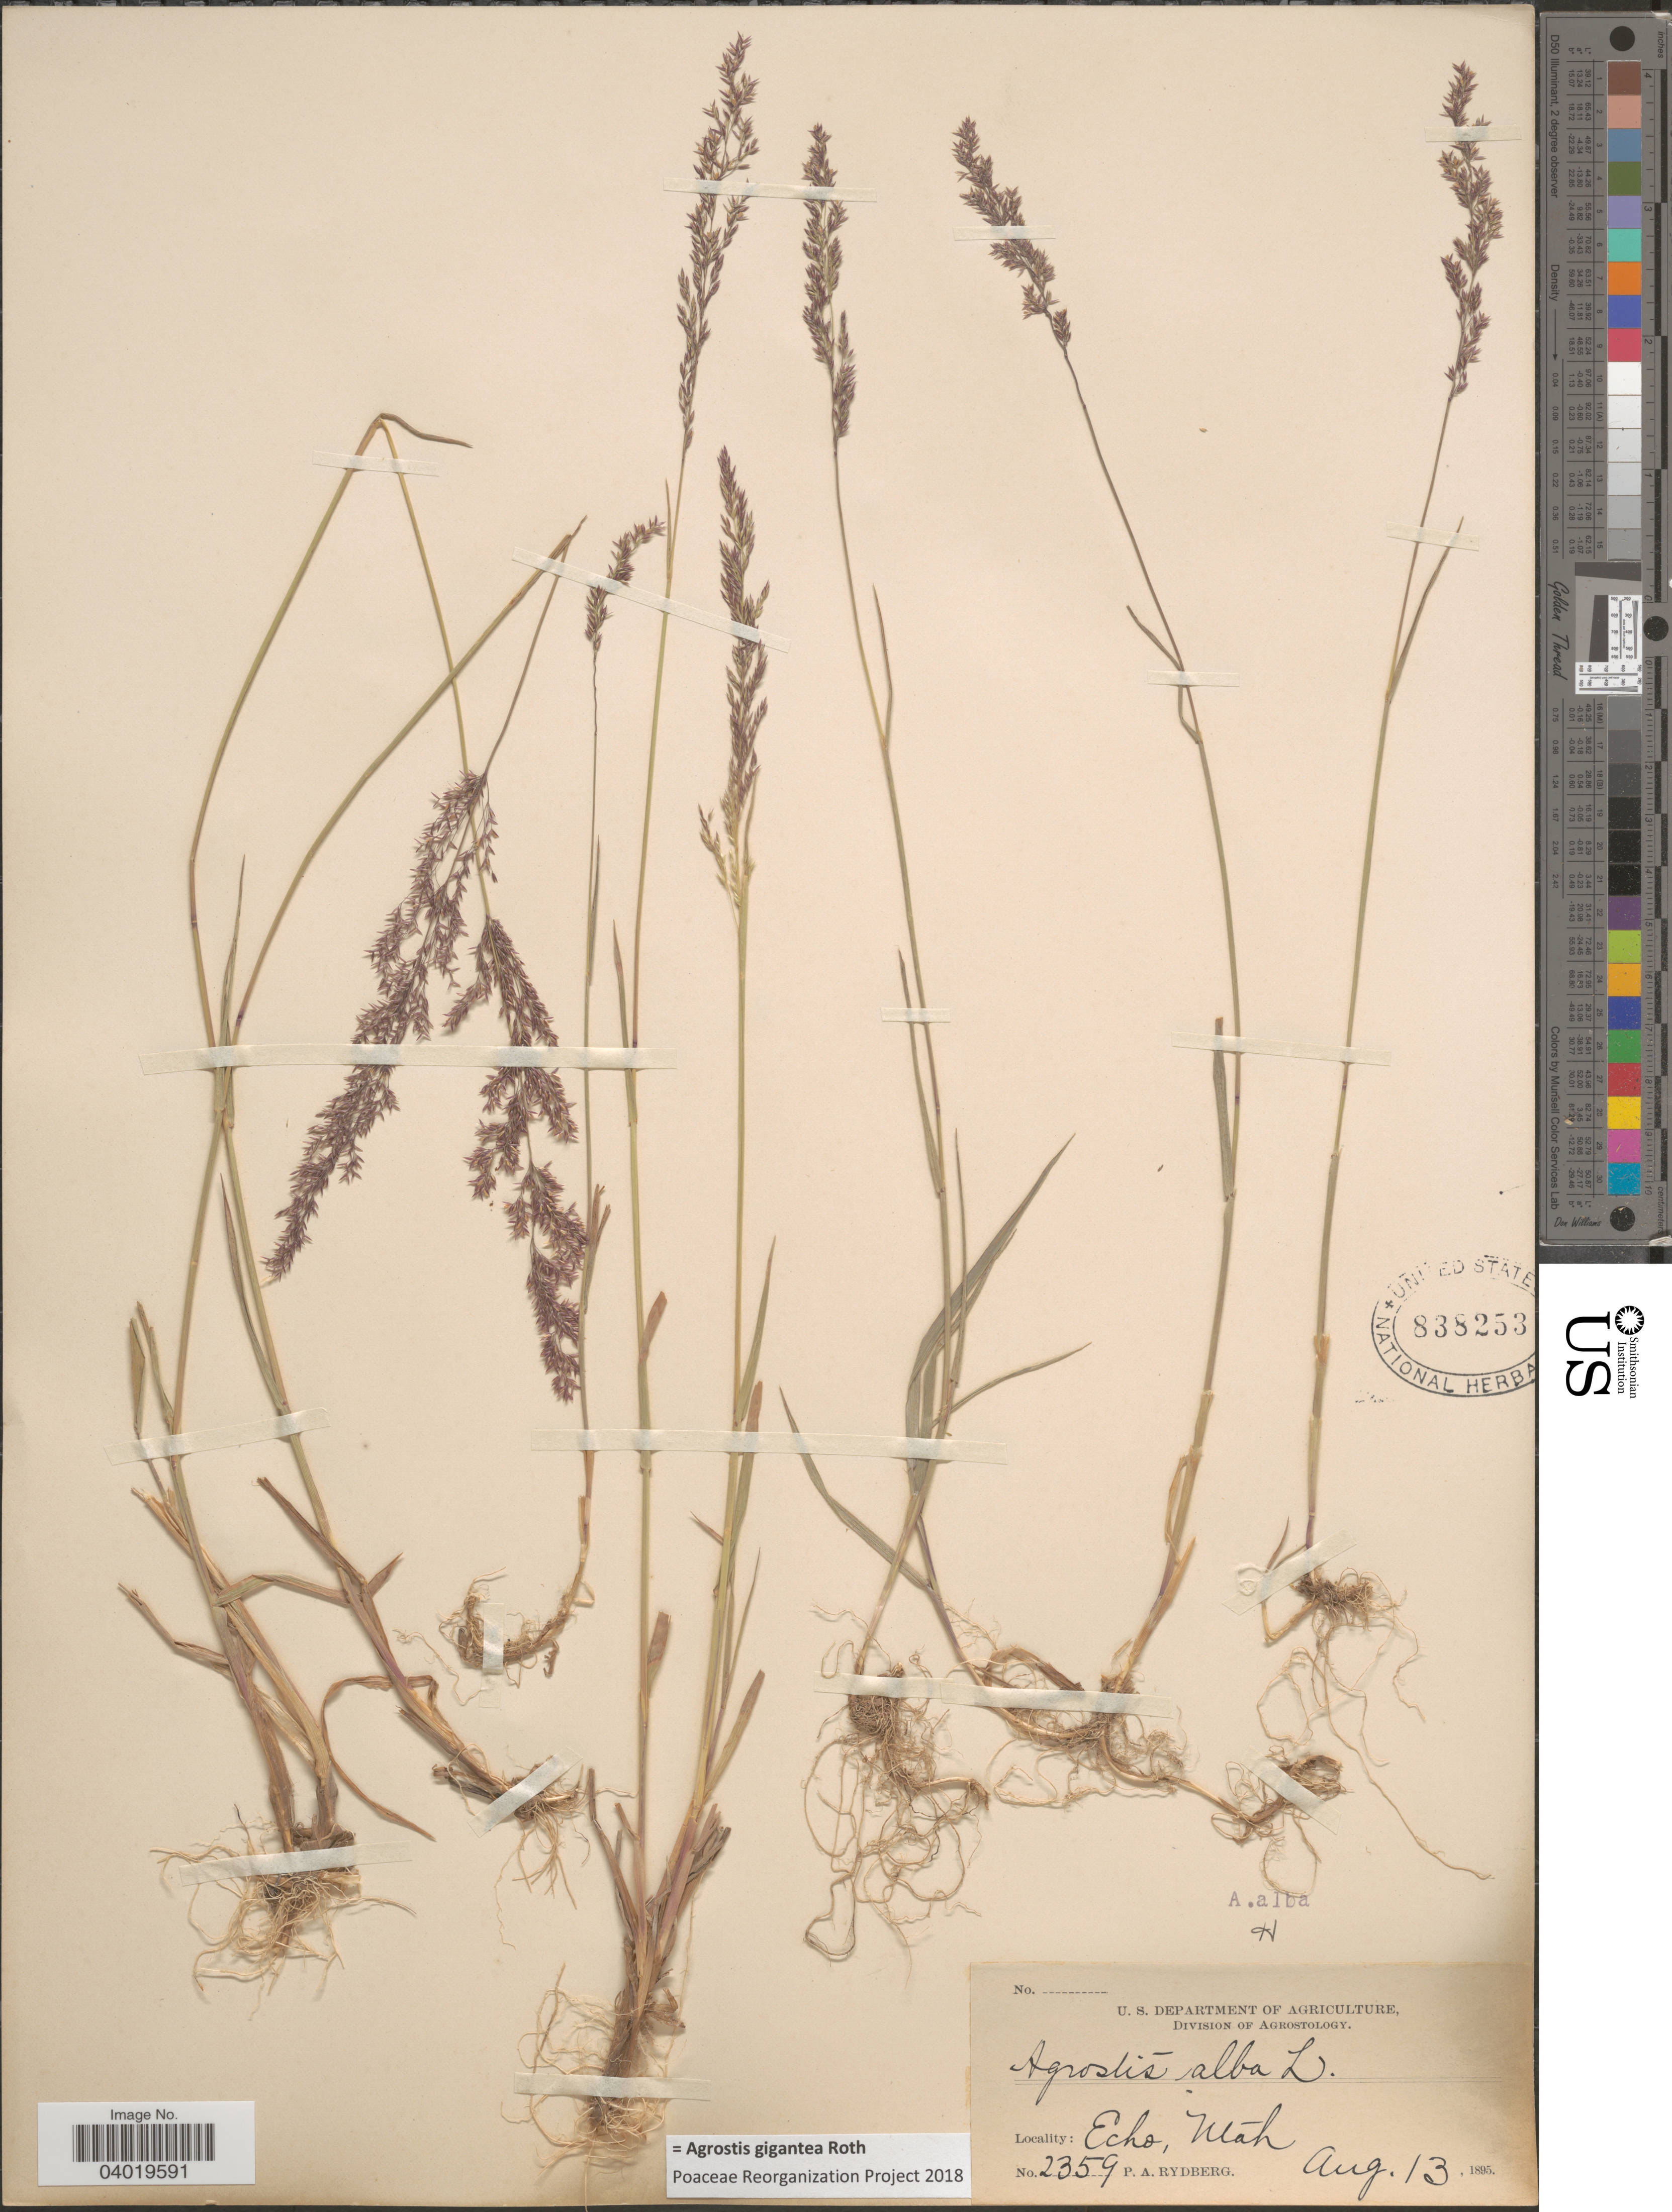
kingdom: Plantae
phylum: Tracheophyta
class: Liliopsida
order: Poales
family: Poaceae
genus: Agrostis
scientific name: Agrostis gigantea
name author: Roth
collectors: P. A. Rydberg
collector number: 2359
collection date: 1895-08-13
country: United States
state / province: Utah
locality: Echo.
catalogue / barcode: US 838253